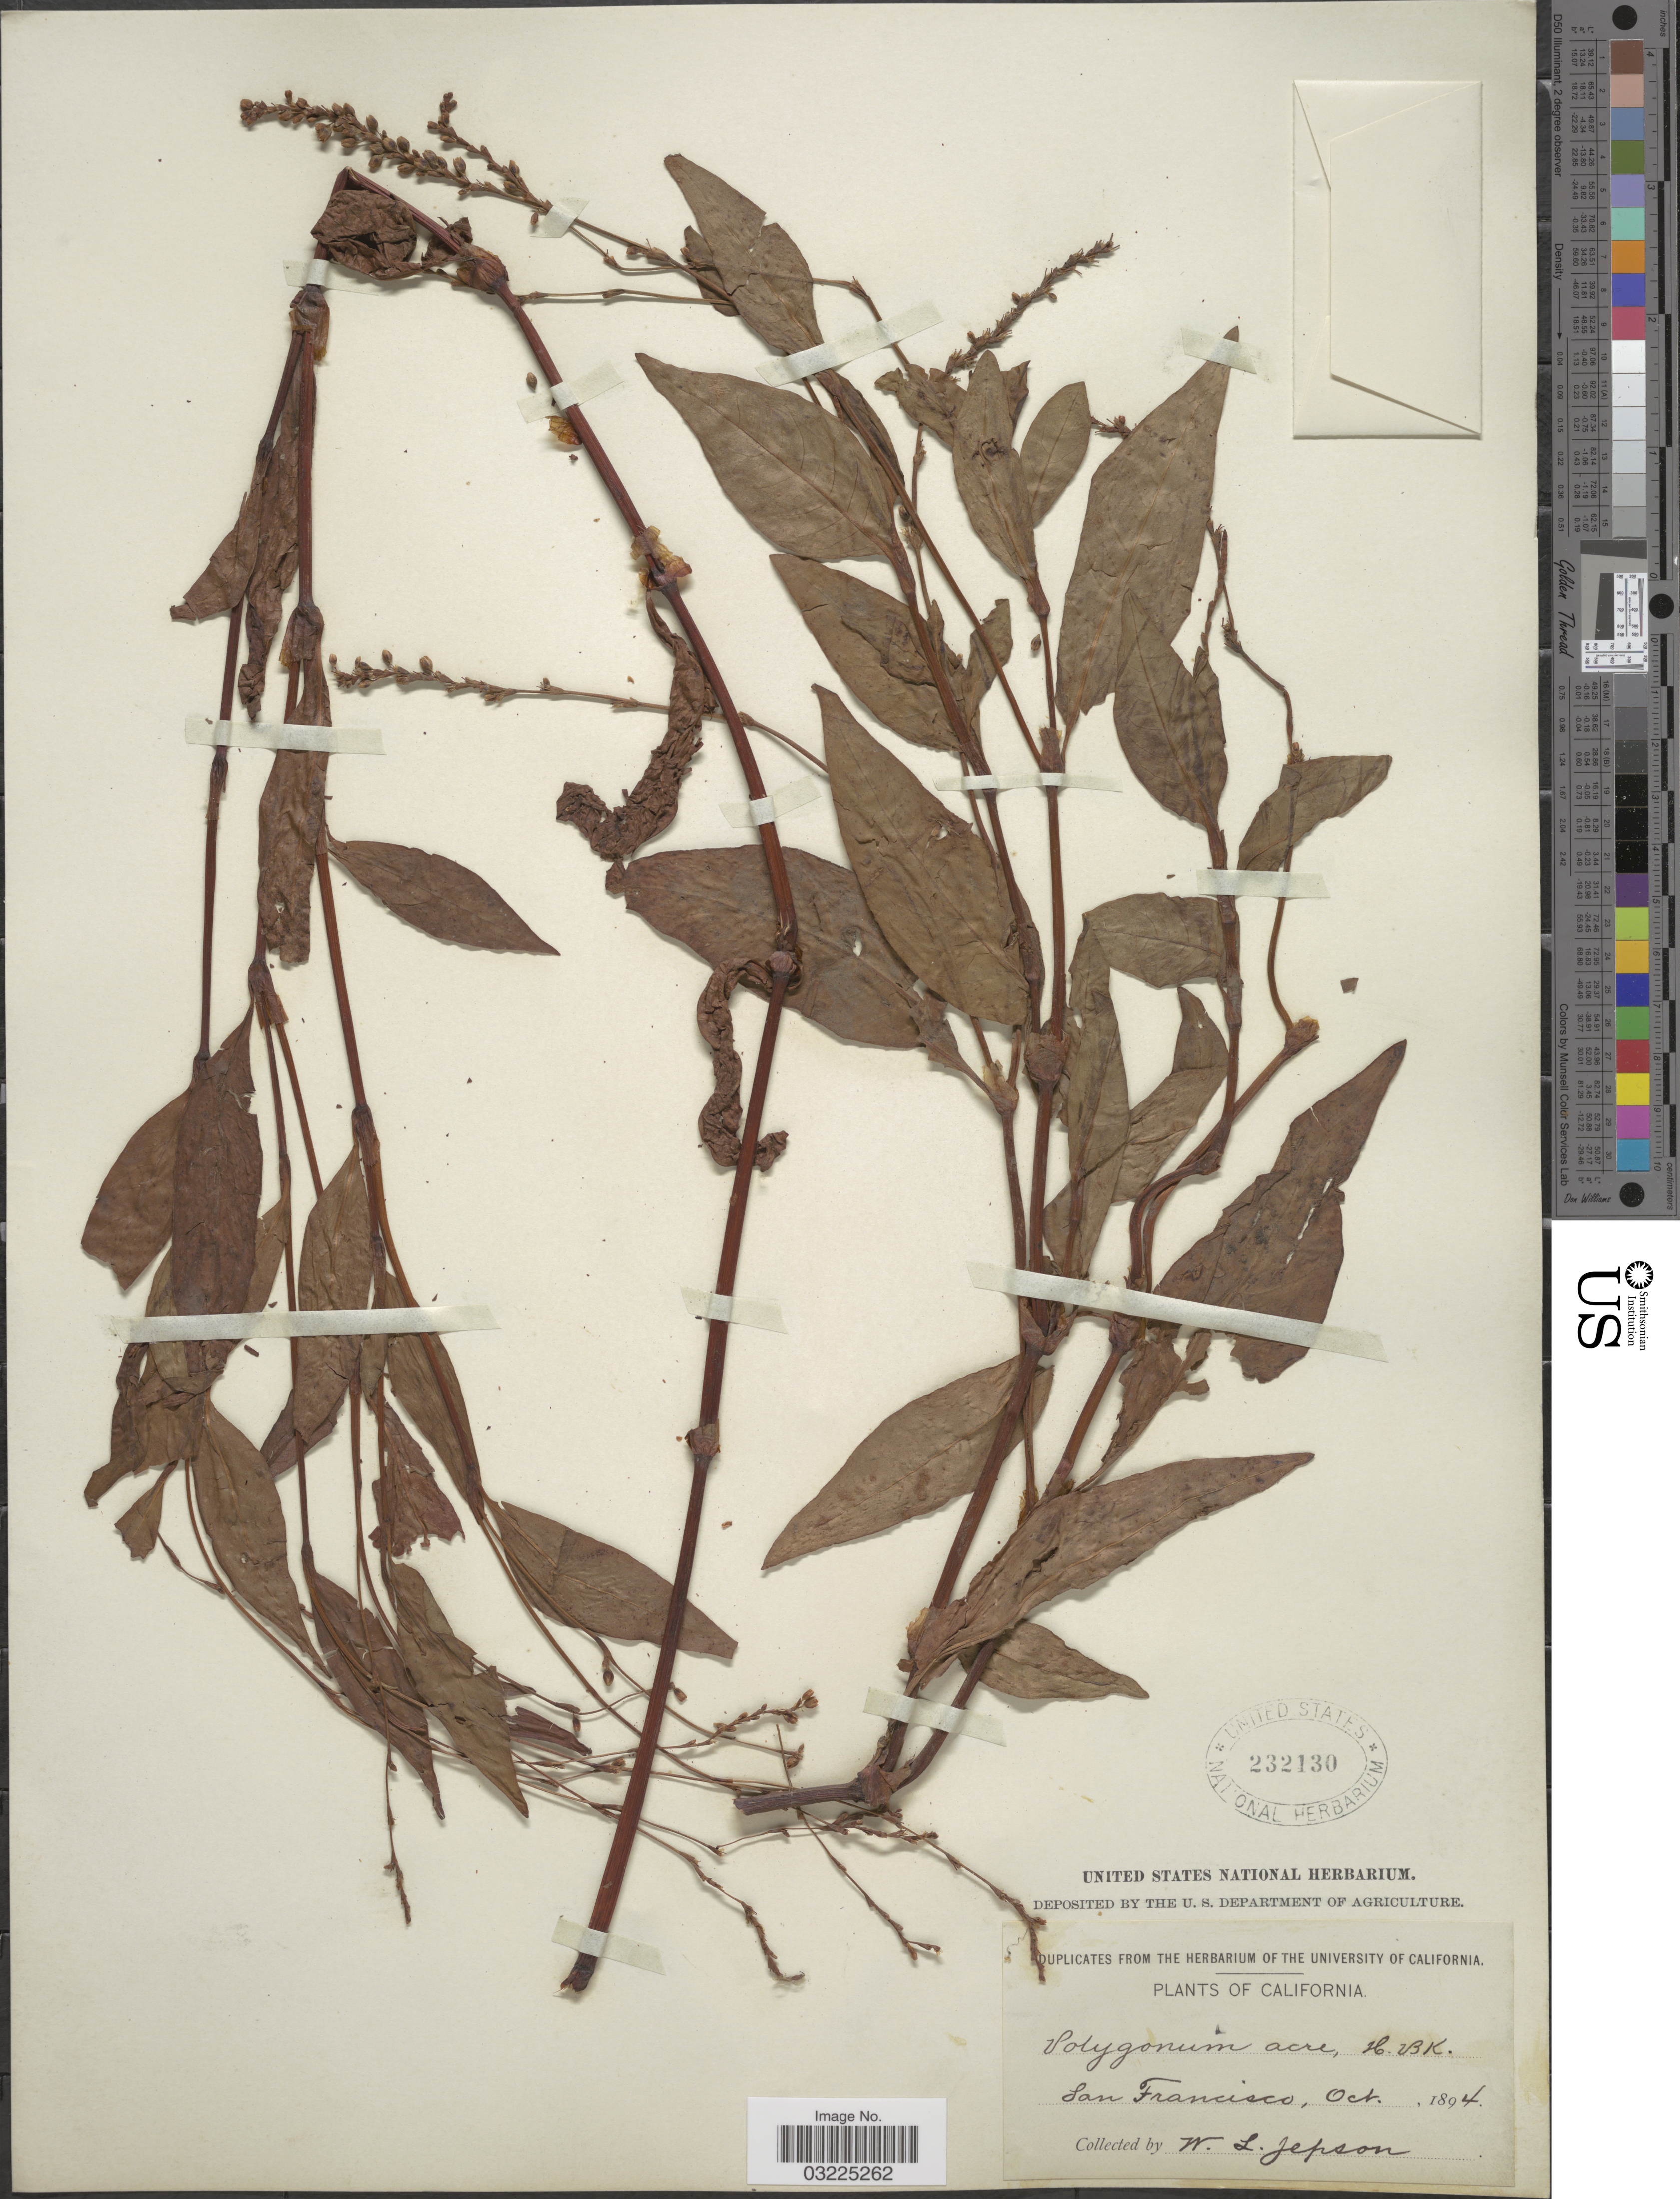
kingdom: Plantae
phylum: Tracheophyta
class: Magnoliopsida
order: Caryophyllales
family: Polygonaceae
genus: Persicaria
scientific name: Persicaria punctata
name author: (Elliott) Small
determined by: Atha, D. E.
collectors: W. L. Jepson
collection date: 1894-10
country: United States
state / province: California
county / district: San Francisco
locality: San Francisco.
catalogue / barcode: US 232130